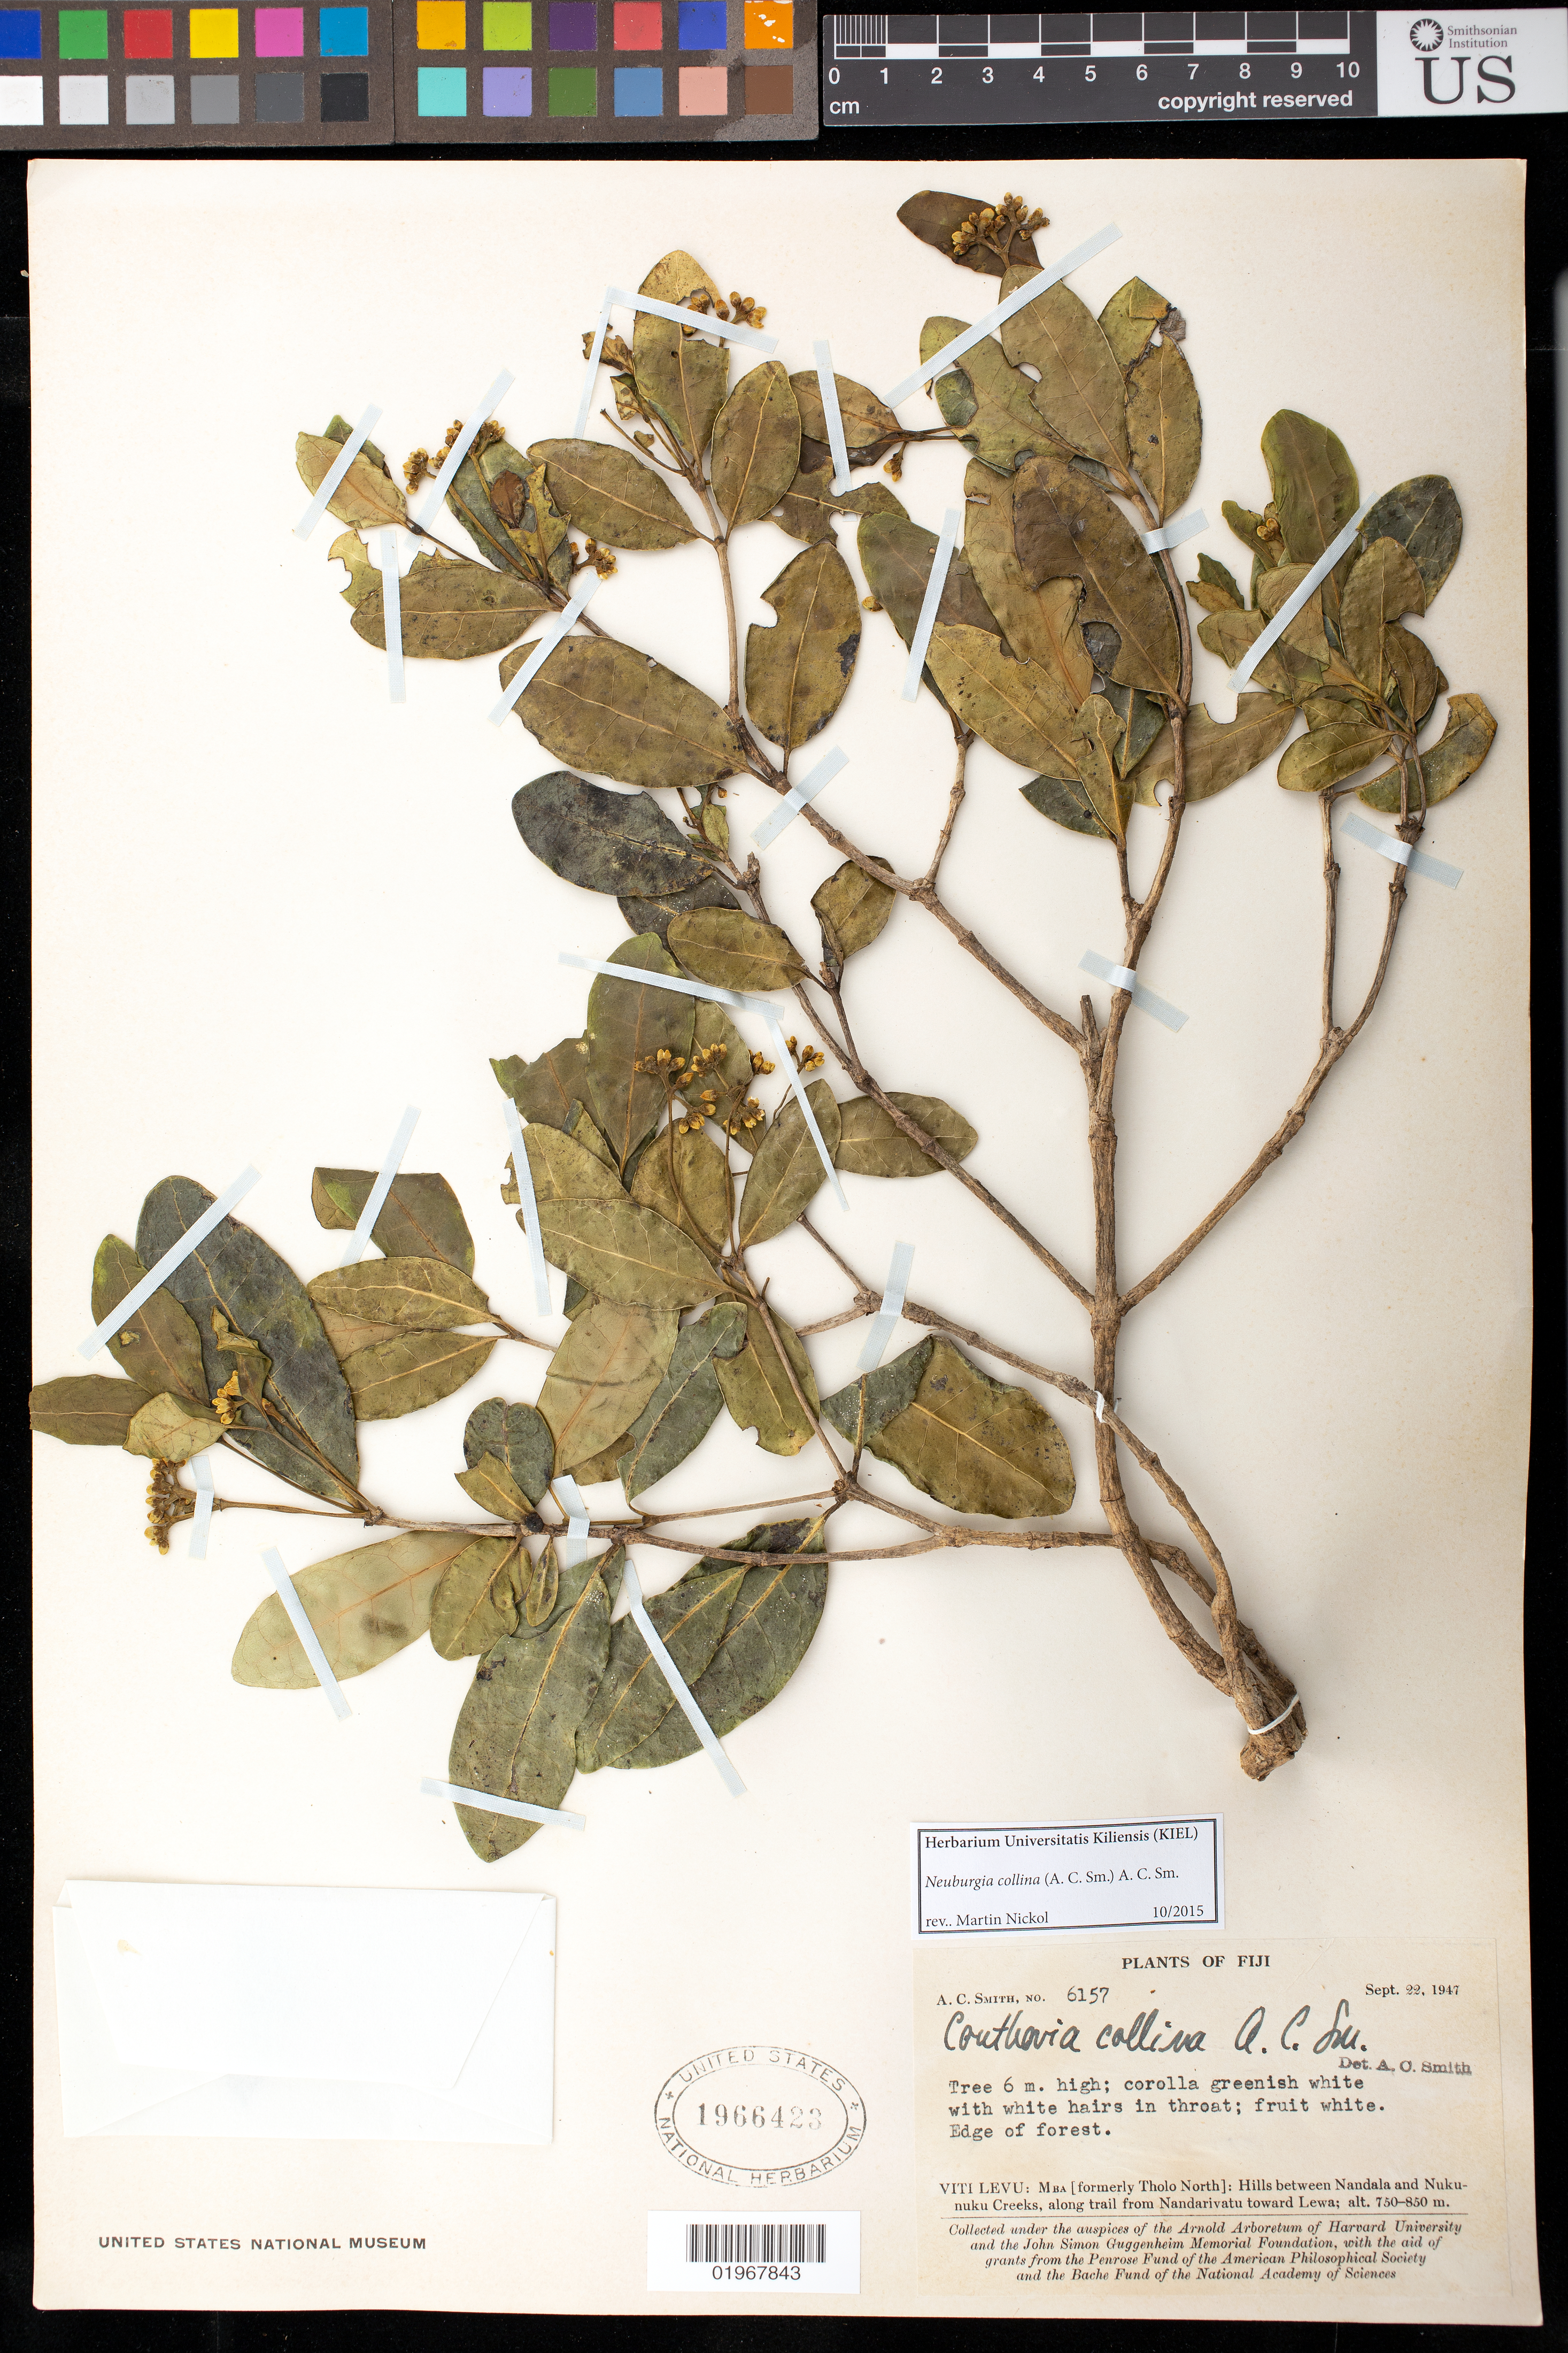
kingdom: Plantae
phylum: Tracheophyta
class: Magnoliopsida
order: Gentianales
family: Loganiaceae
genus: Neuburgia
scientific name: Neuburgia collina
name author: (A.C. Sm.) A.C. Sm.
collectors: A. C. Smith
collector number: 6157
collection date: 1947-09-22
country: Fiji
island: Viti Levu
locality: Mba [formerly Tholo North], hills between Nandala and Nukunuku Creeks, along trail from Nandarivatu toward Lewa.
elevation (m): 750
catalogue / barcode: US 1966423